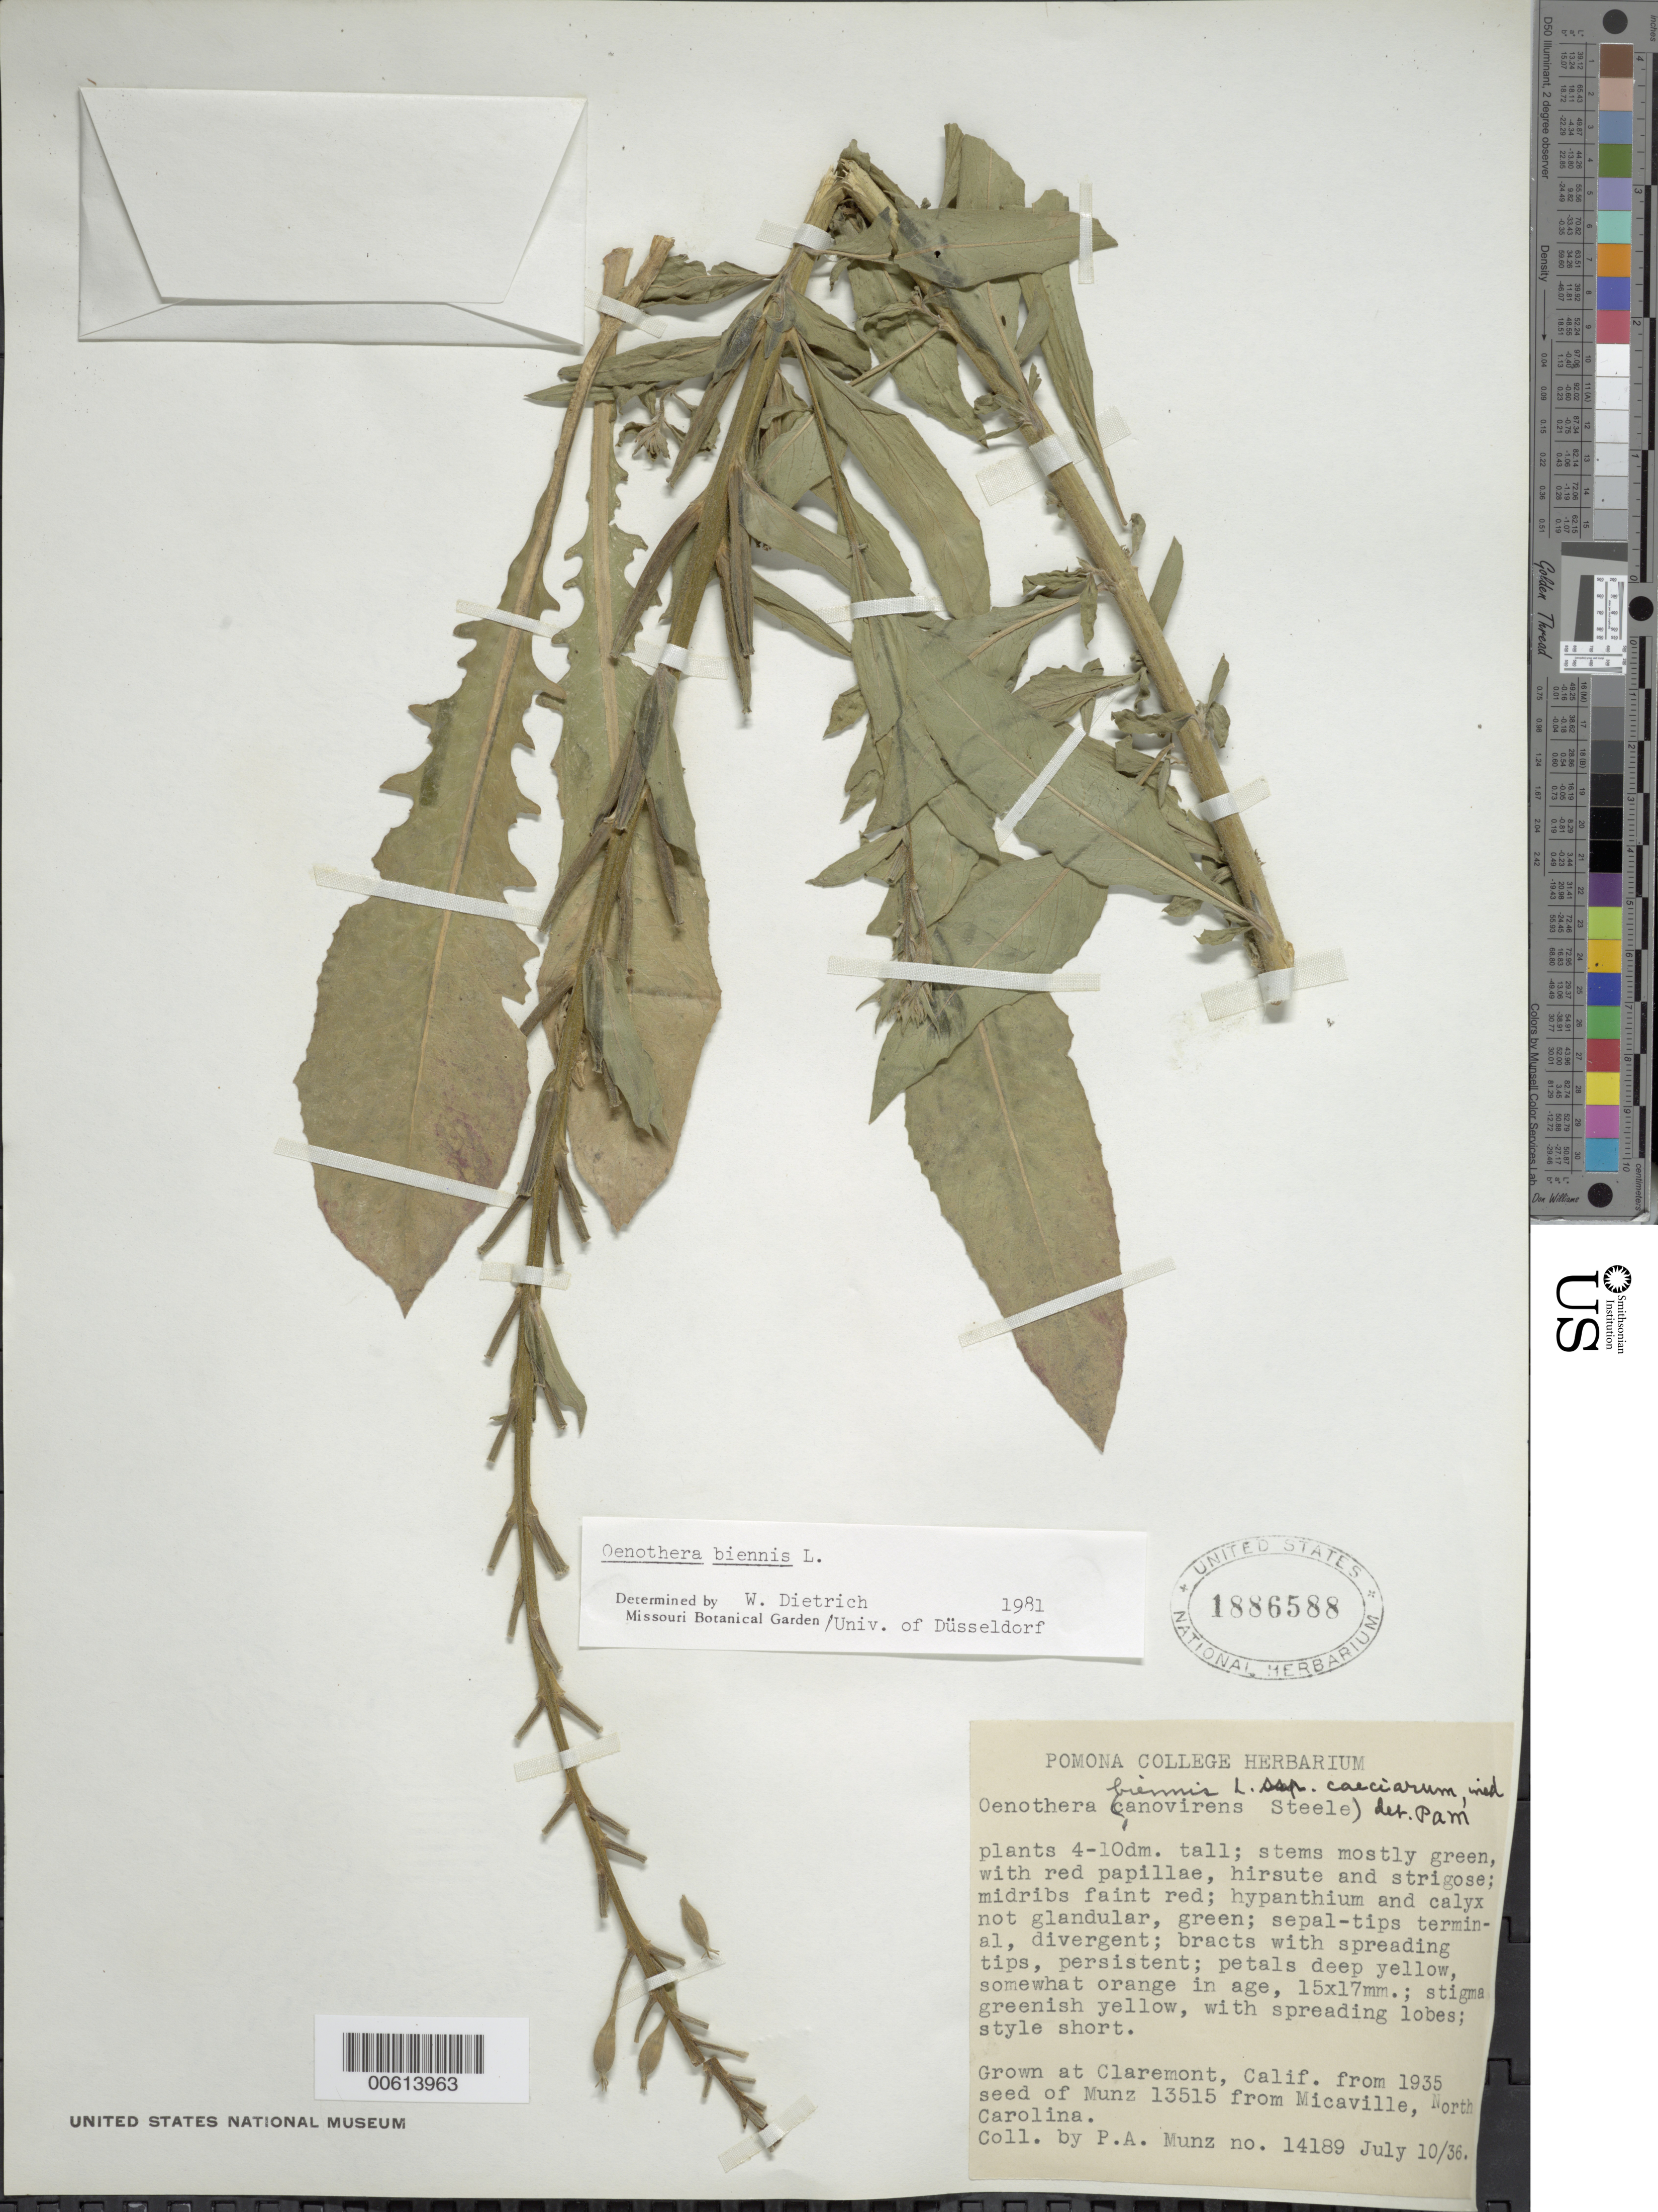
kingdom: Plantae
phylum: Tracheophyta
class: Magnoliopsida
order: Myrtales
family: Onagraceae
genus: Oenothera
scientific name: Oenothera biennis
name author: L.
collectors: P. A. Munz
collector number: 14189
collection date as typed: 10 Jul 1936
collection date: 1936-07-10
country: United States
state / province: California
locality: Claremont, Pomona College Herbarium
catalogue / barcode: US 1886588